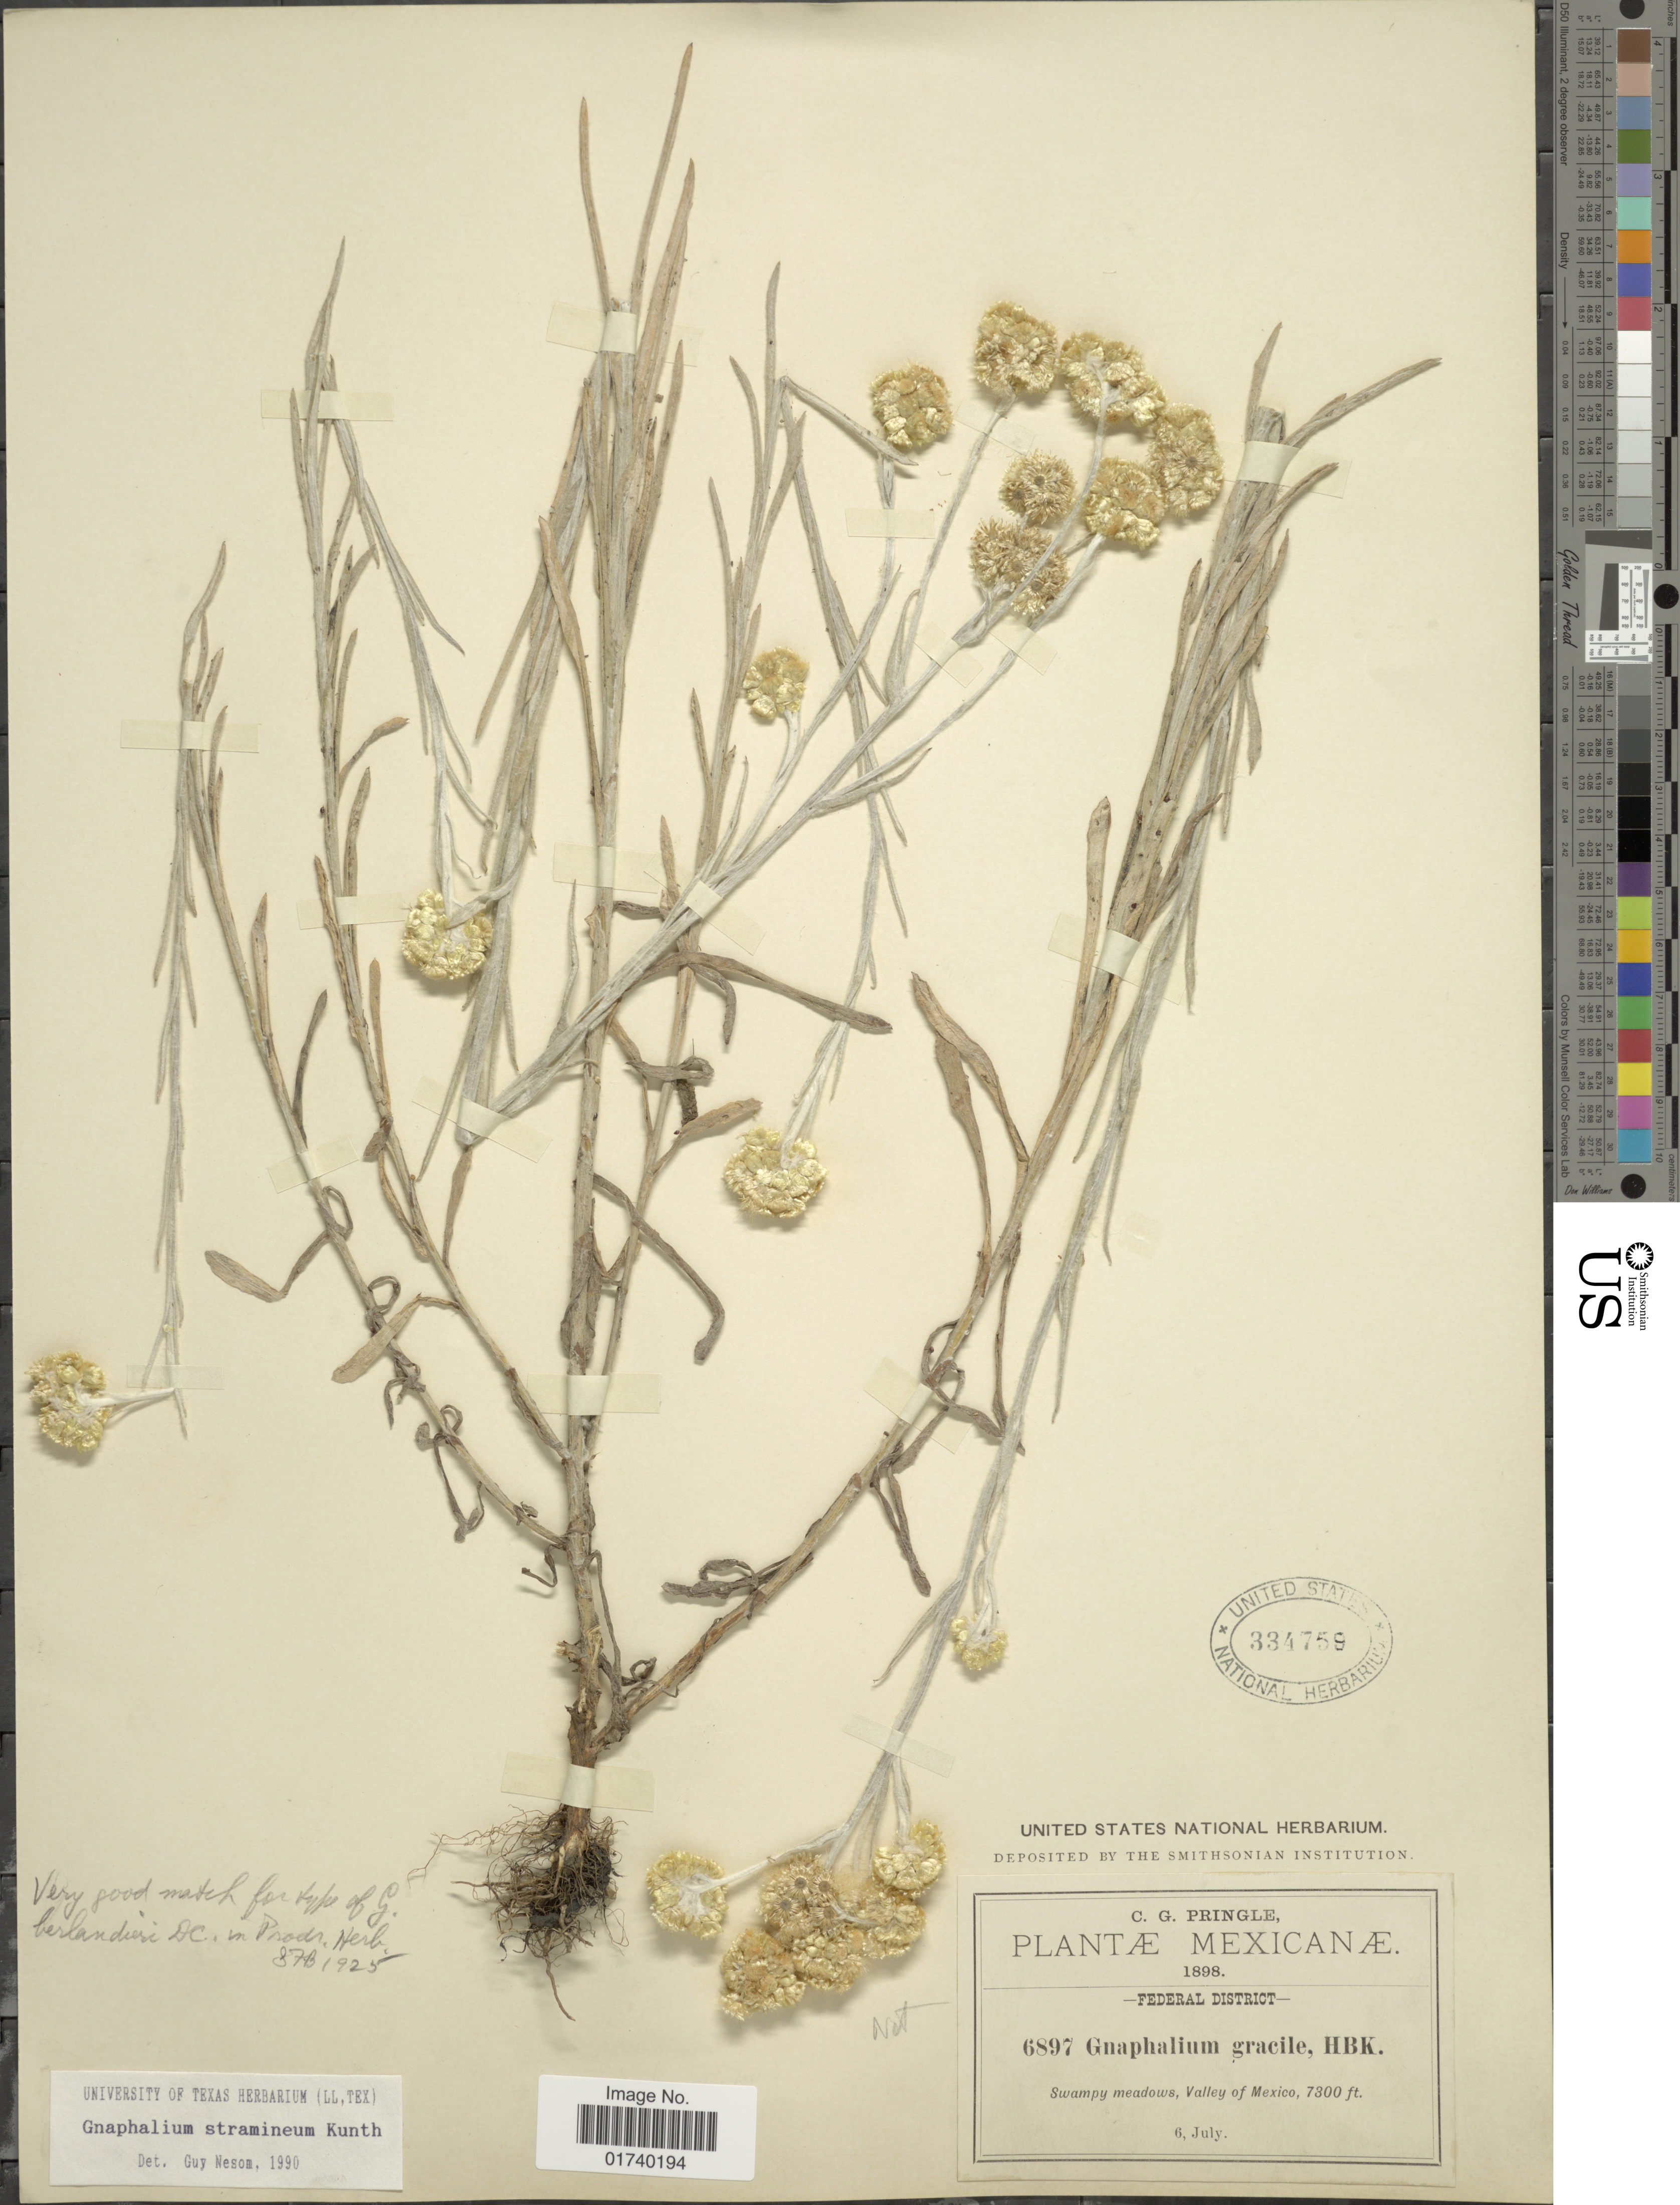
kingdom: Plantae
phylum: Tracheophyta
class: Magnoliopsida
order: Asterales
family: Asteraceae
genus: Pseudognaphalium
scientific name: Pseudognaphalium stramineum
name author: (Kunth) Anderb.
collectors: C. G. Pringle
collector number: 6897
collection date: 1898-07-06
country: Mexico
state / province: Distrito Federal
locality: Federal District, Swampy meadows, valley of Mexico.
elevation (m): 2225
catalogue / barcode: US 334759